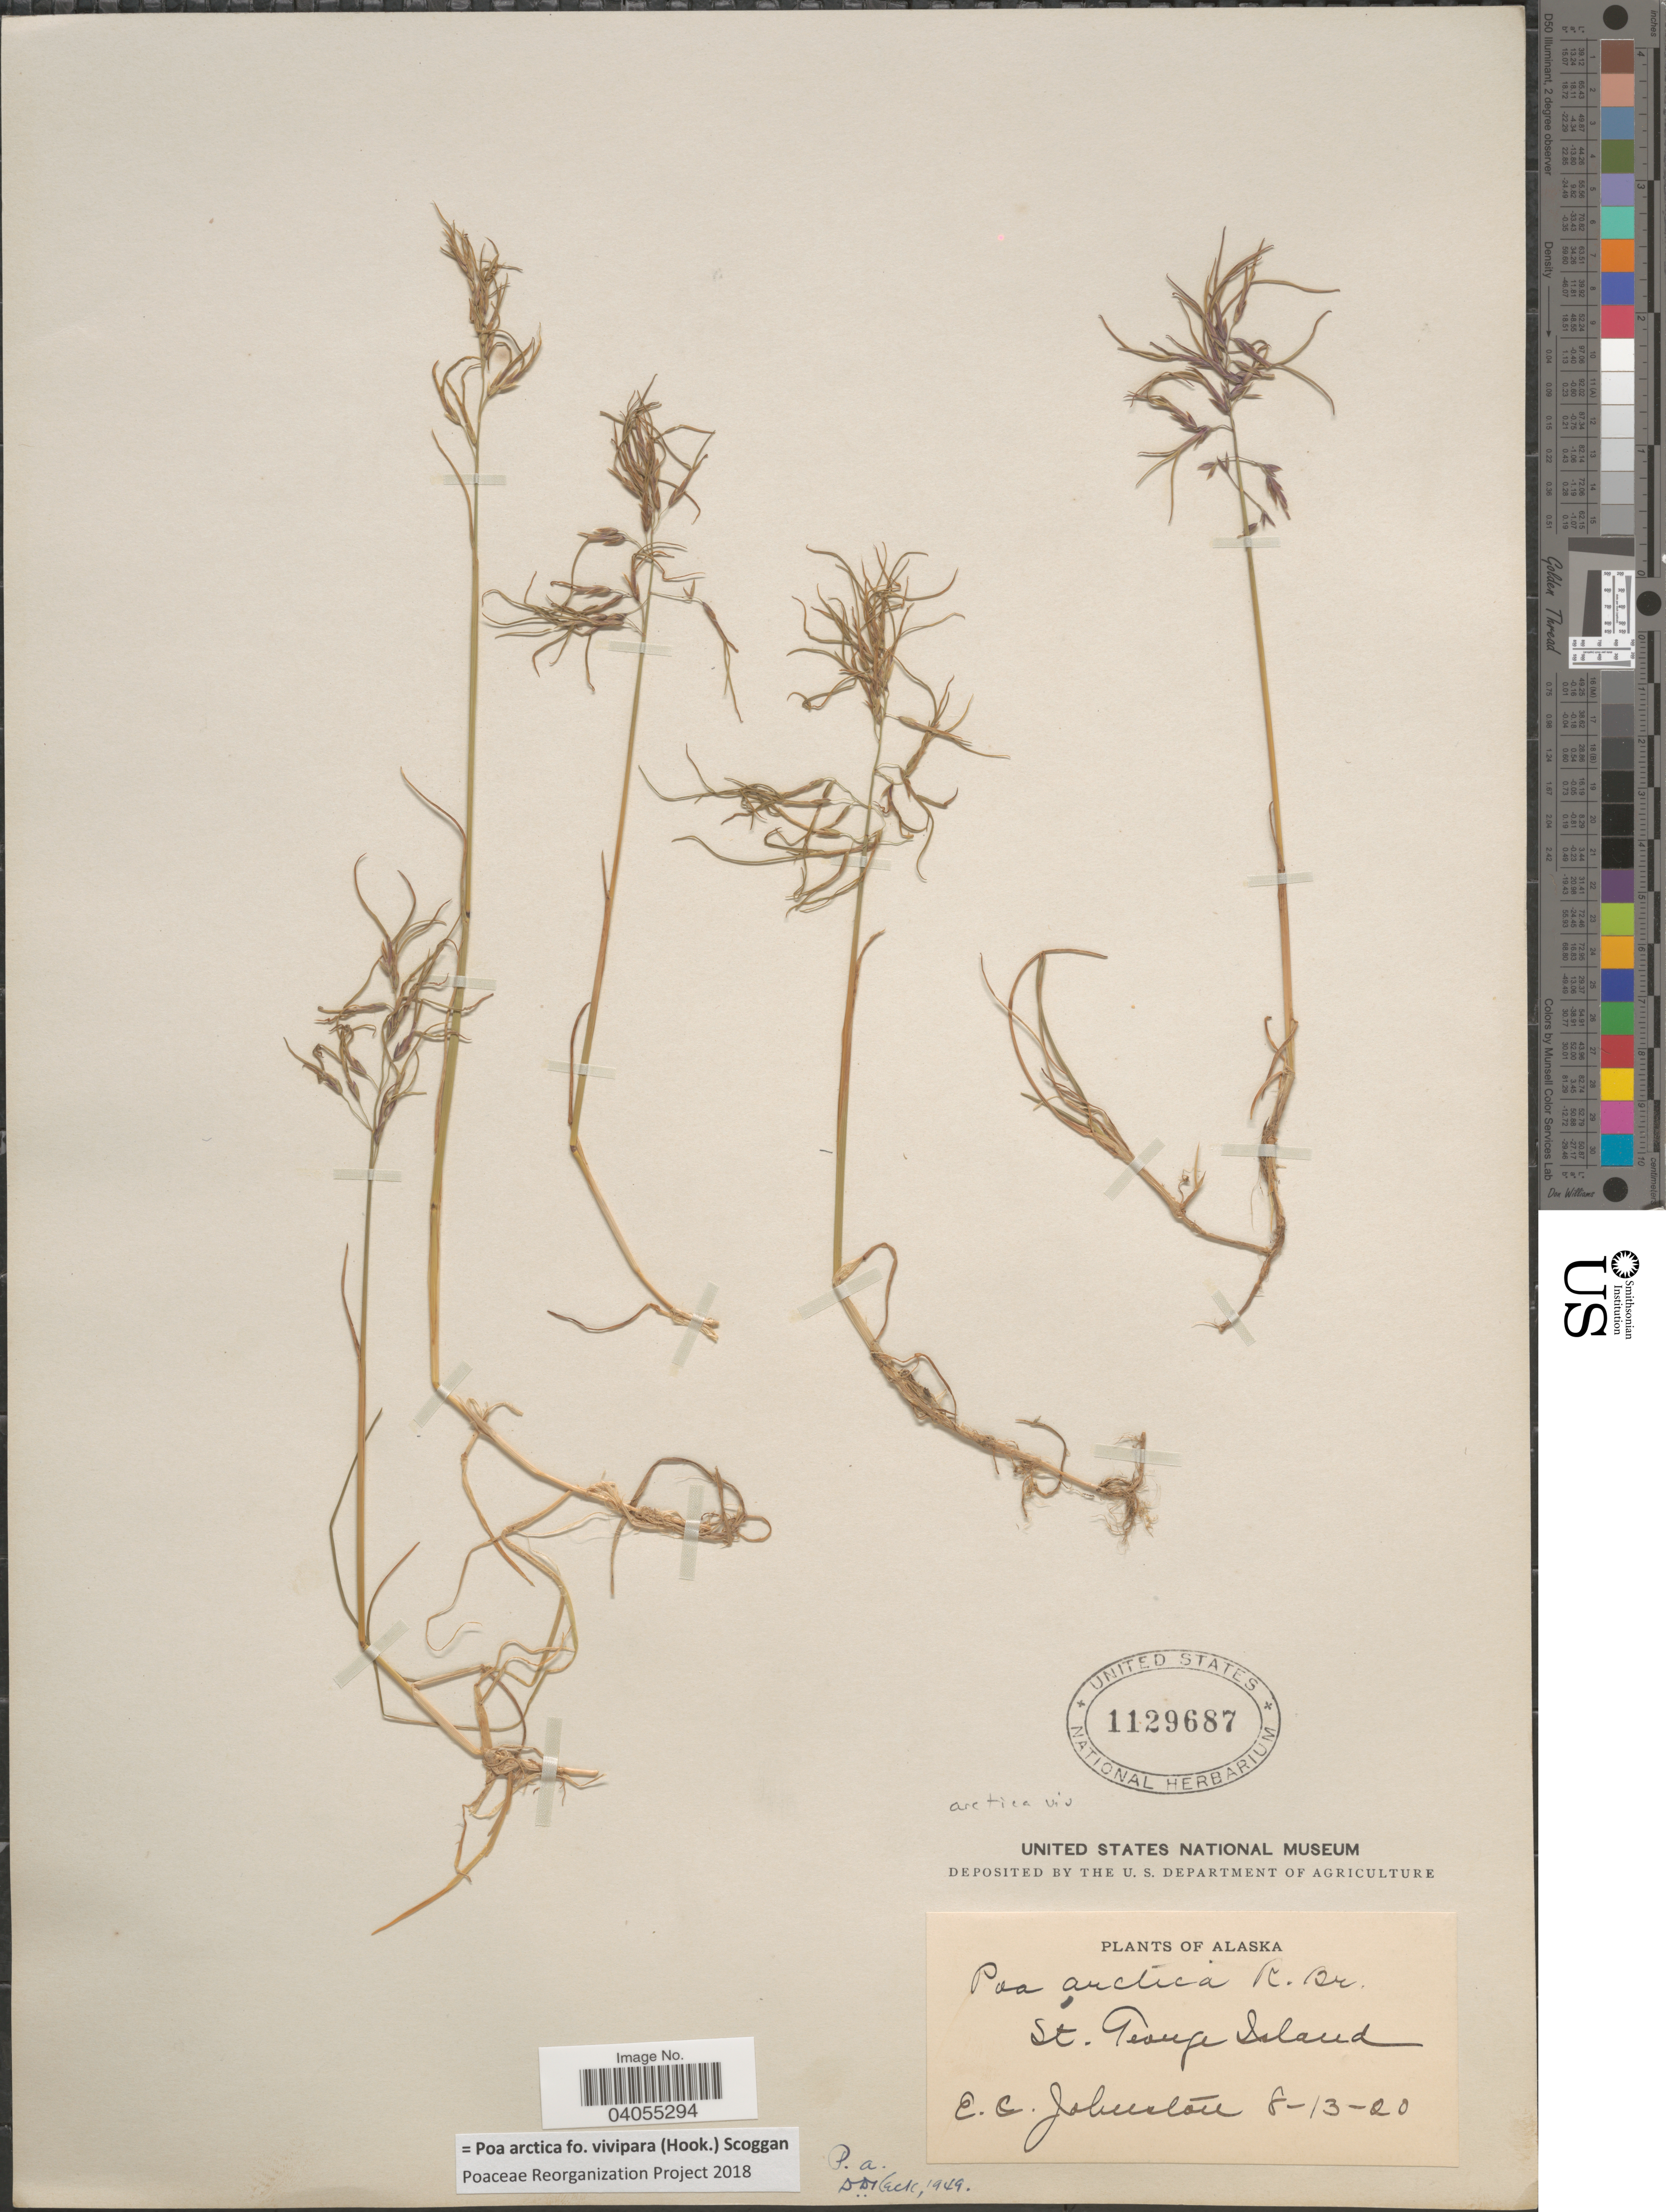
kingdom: Plantae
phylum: Tracheophyta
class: Liliopsida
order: Poales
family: Poaceae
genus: Poa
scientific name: Poa arctica f. vivipara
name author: (Hook.) Scoggan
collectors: E. C. Johnston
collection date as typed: Transcribed d/m/y: 13/8/20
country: United States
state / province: Alaska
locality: St. George Island.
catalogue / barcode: US 1129687